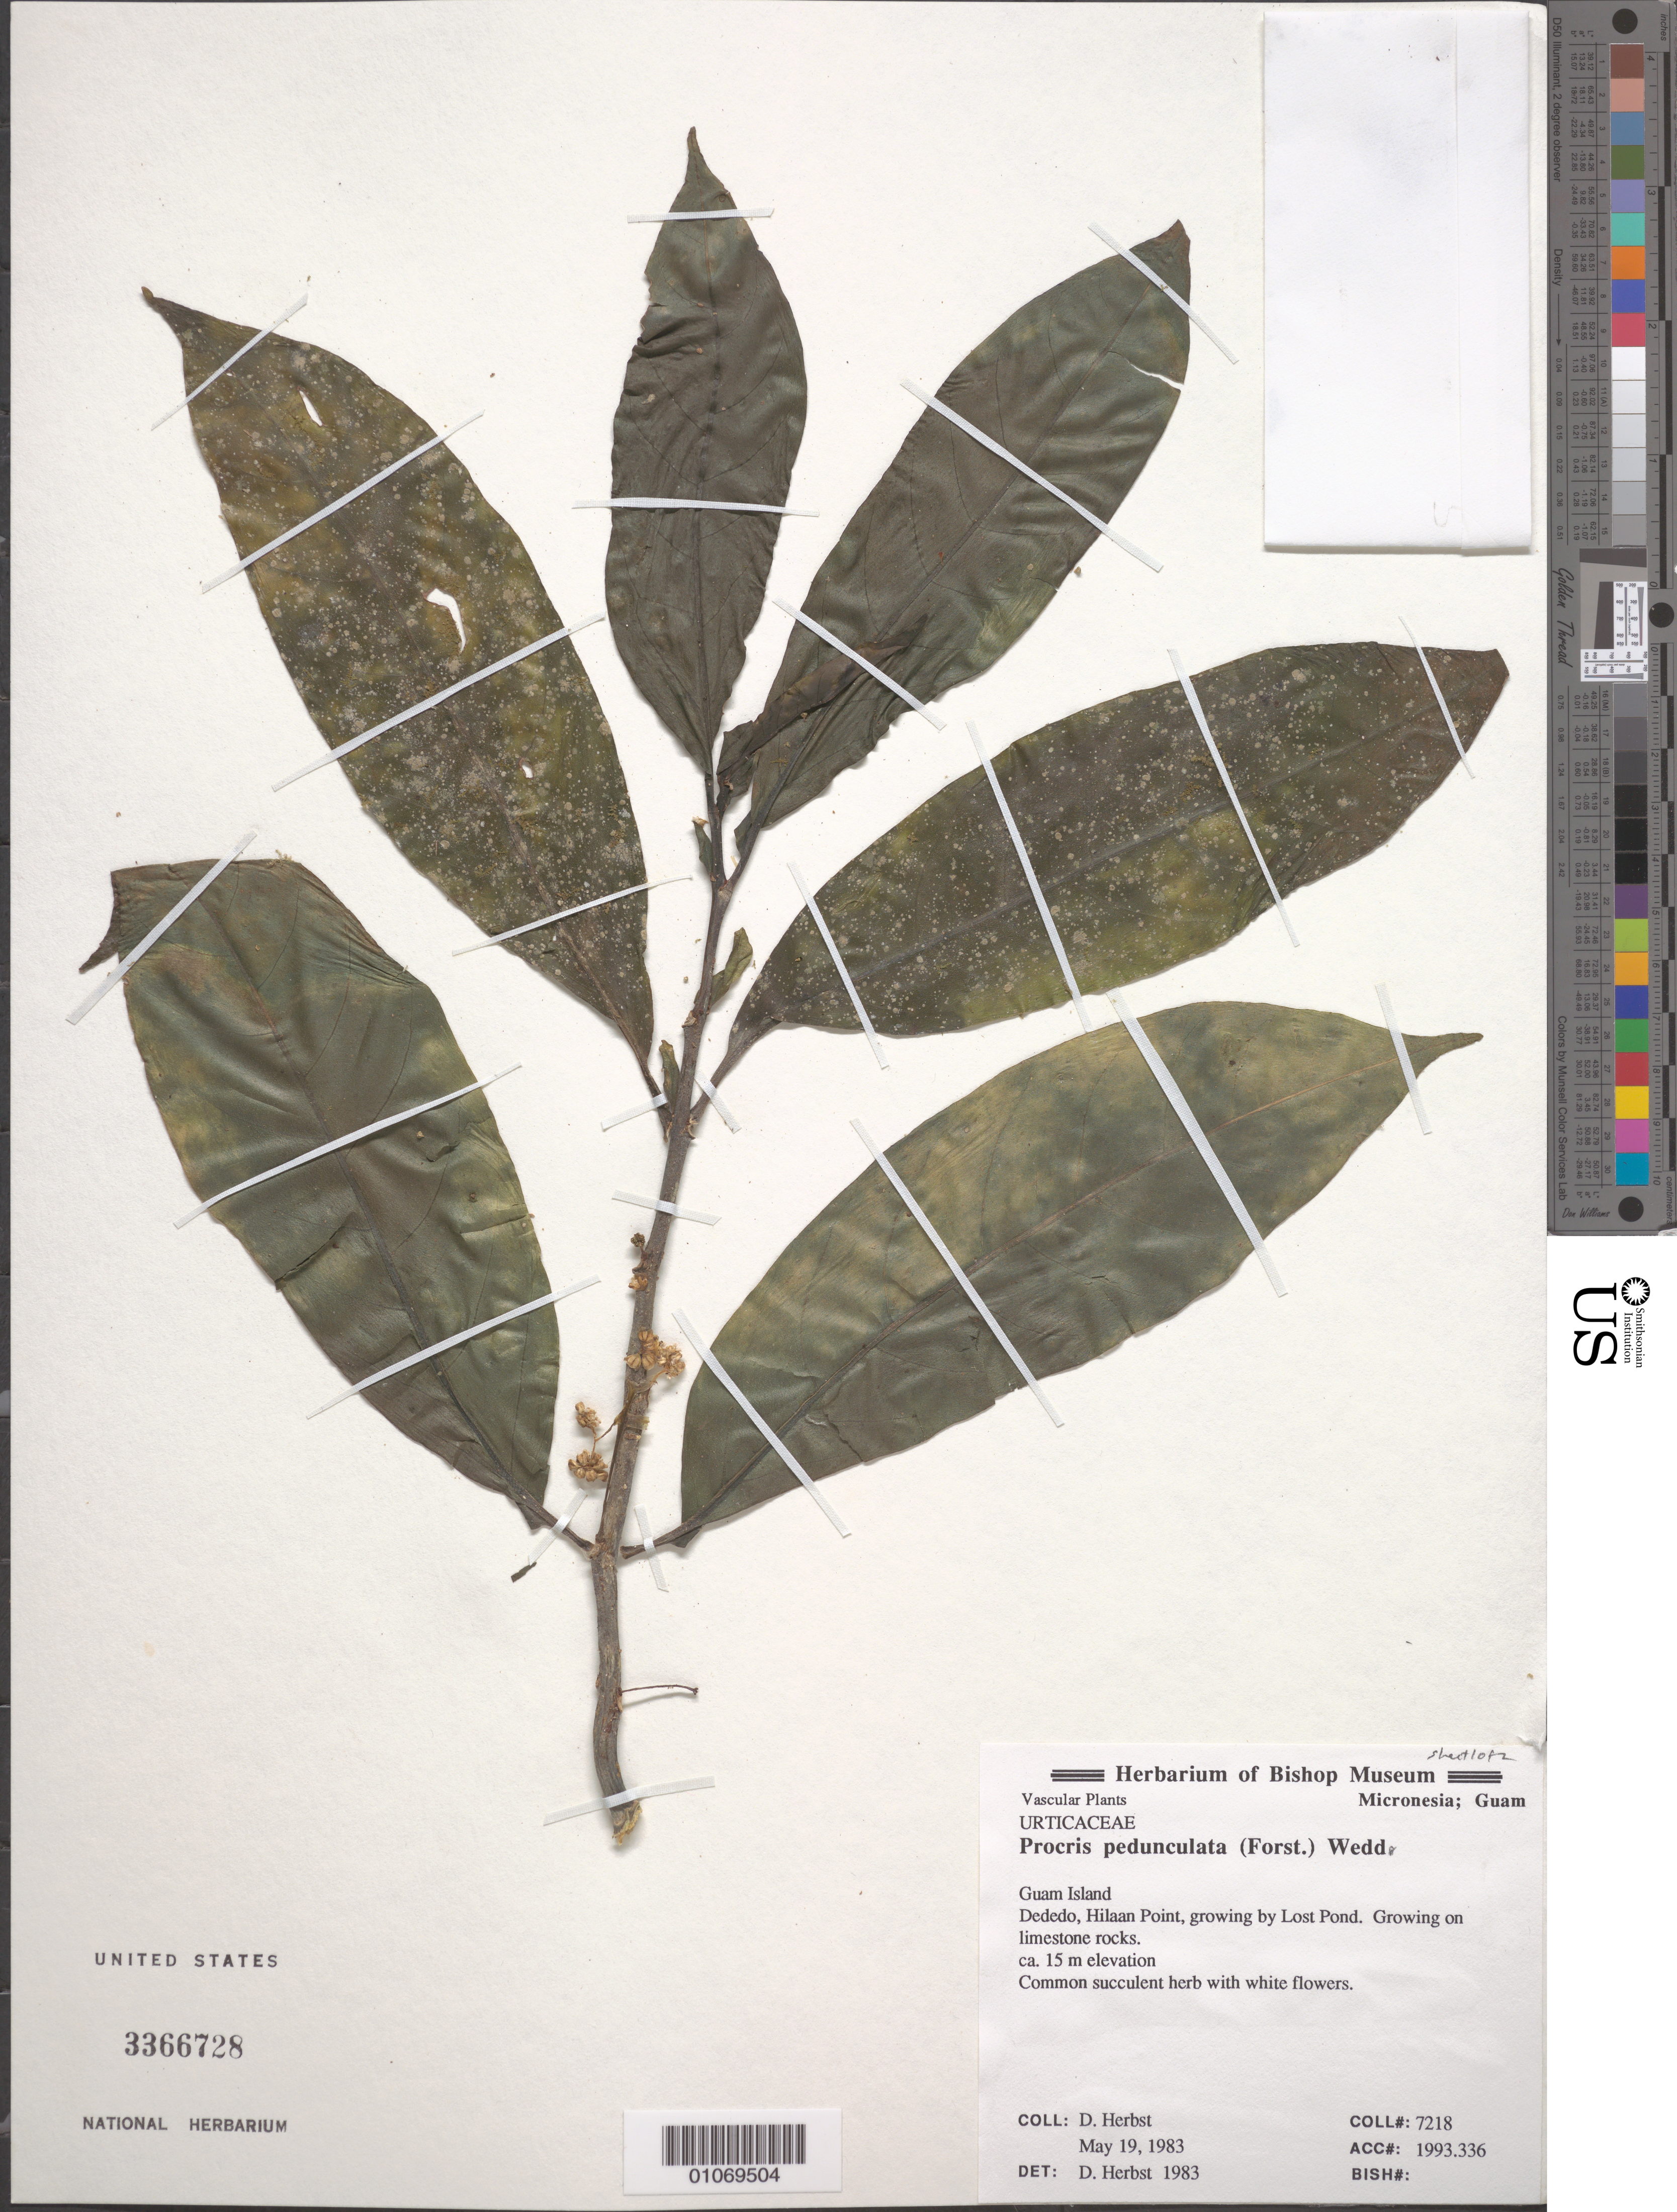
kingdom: Plantae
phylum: Tracheophyta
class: Magnoliopsida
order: Rosales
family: Urticaceae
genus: Procris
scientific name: Procris pedunculata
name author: (J.R. Forst. & G. Forst.) Wedd.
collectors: D. R. Herbst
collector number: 7218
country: Guam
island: Guam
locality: Dededo , Hilaan Point, growing by Lost Pond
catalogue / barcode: US 3366728